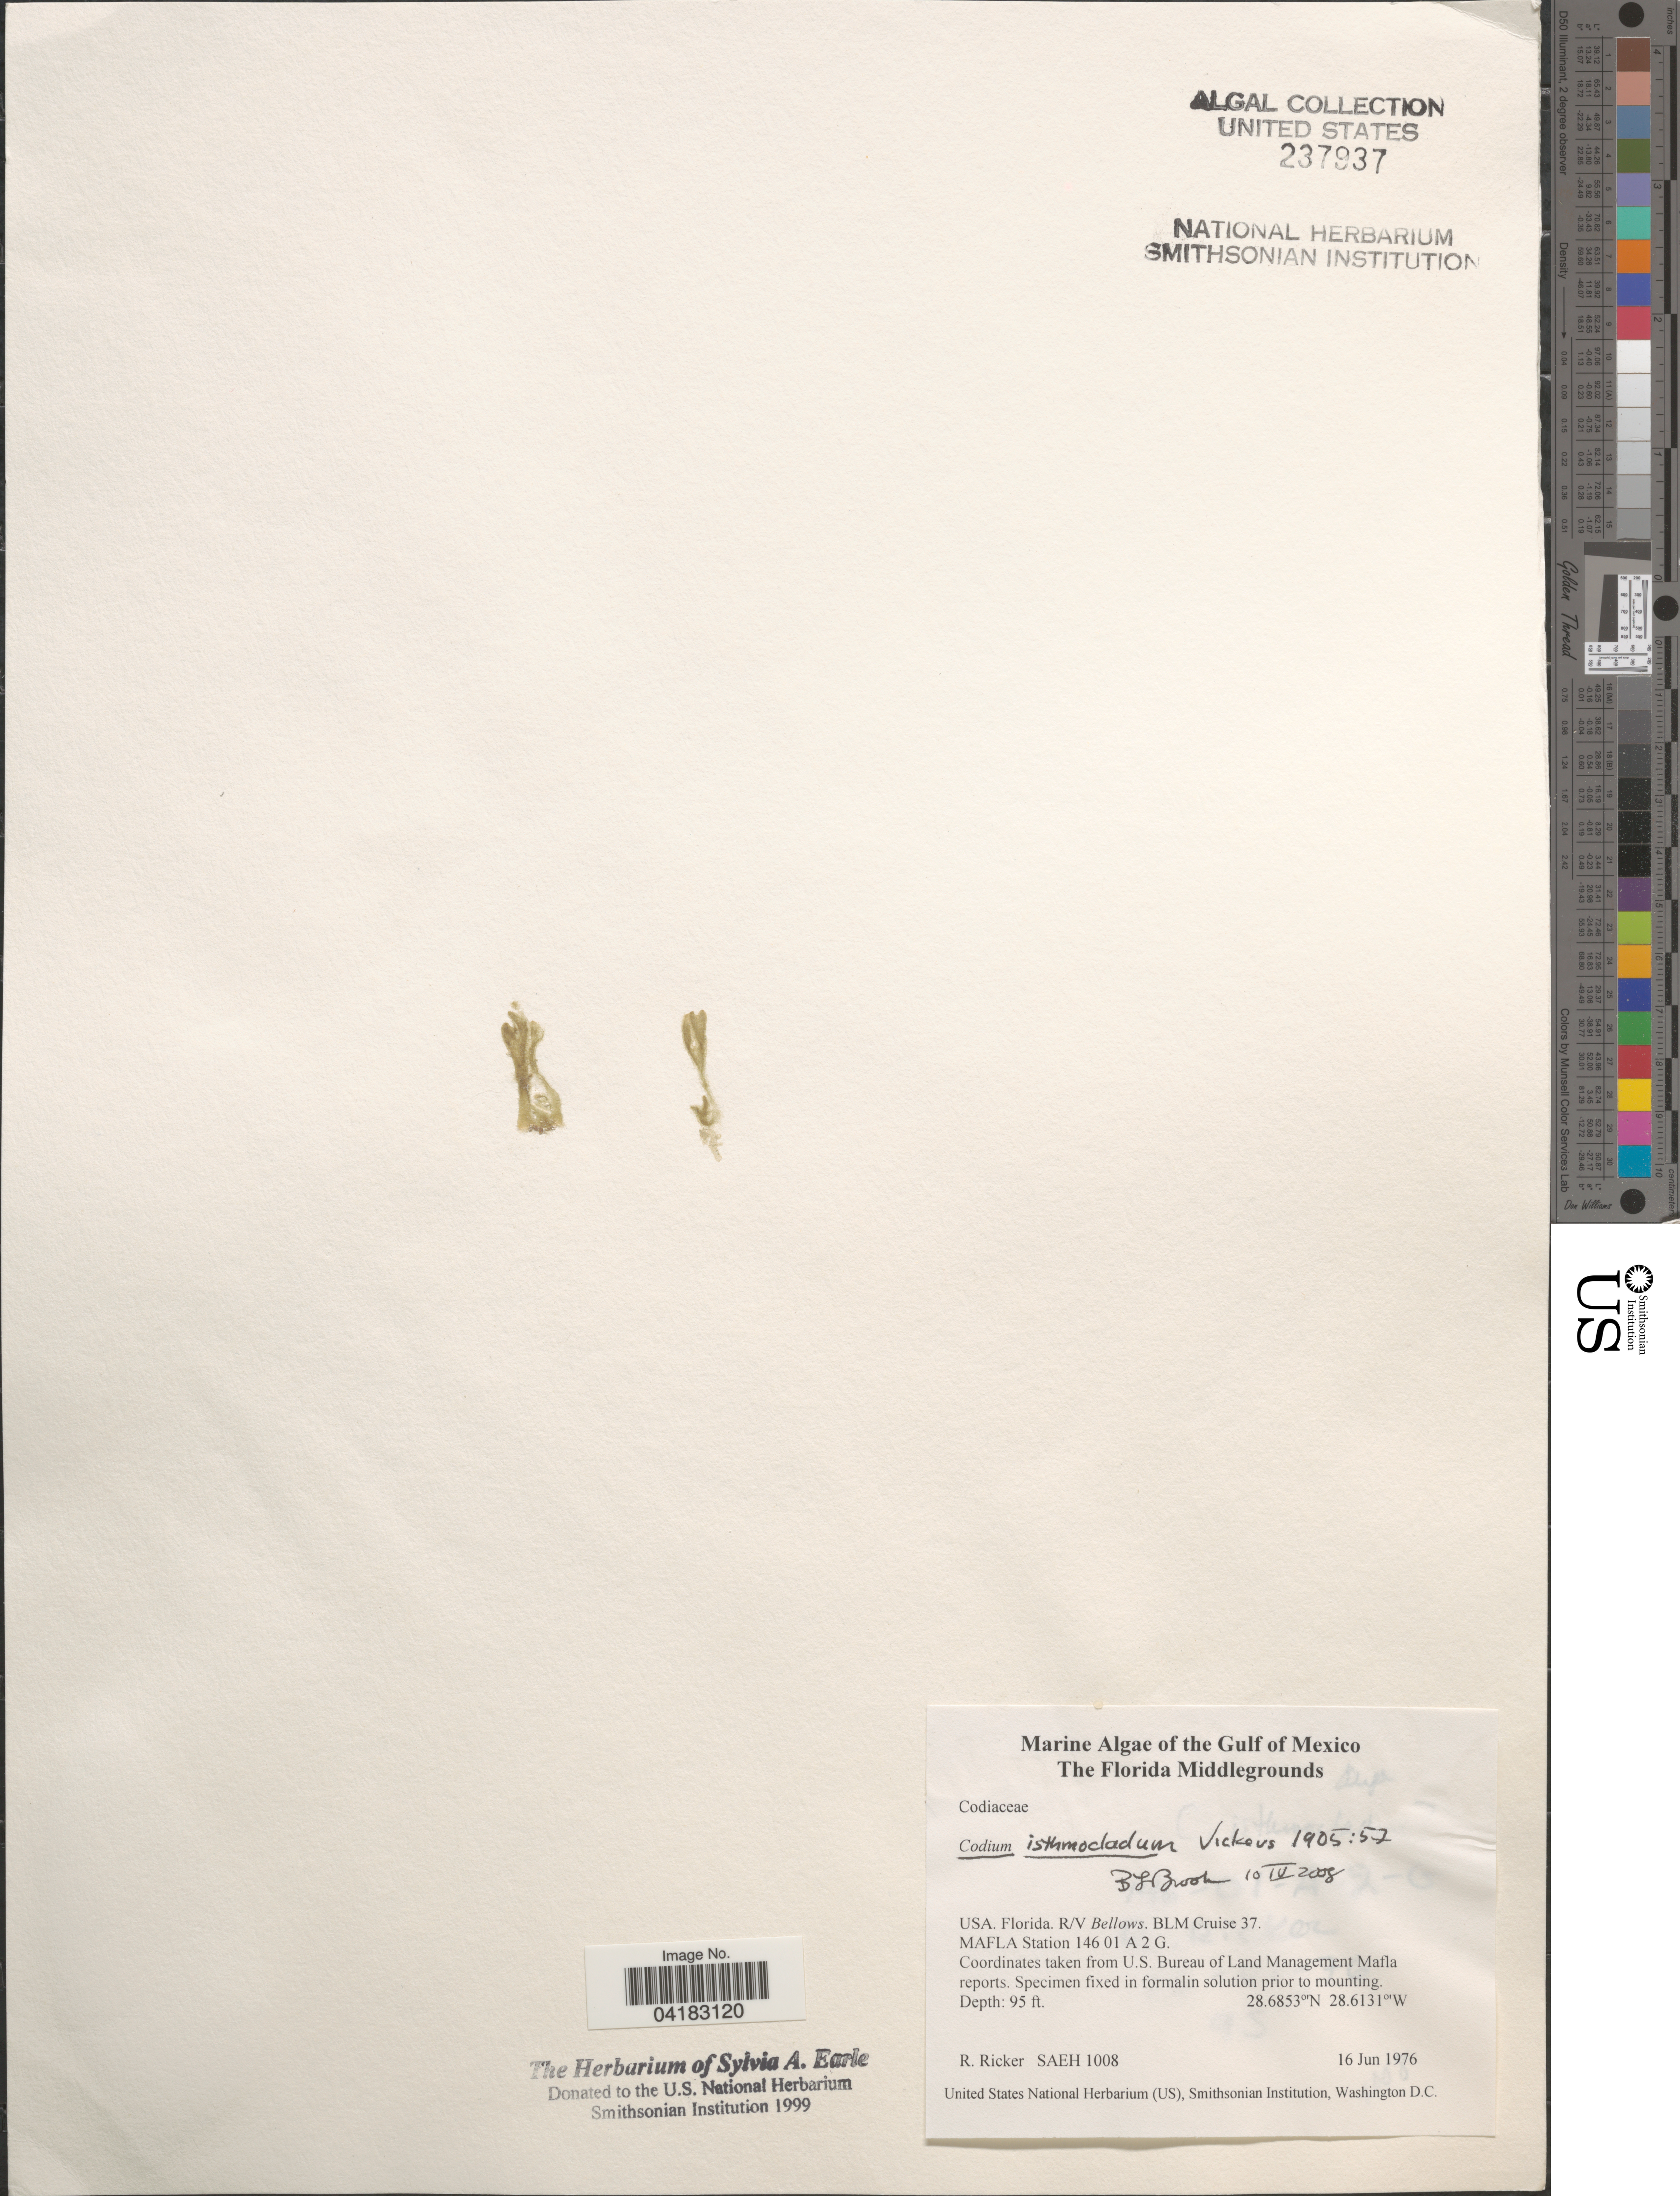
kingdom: Plantae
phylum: Chlorophyta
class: Ulvophyceae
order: Bryopsidales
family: Codiaceae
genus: Codium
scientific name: Codium isthmocladum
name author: Vickers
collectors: R. Ricker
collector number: SAEH1008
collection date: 1976-06-16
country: United States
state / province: Florida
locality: Gulf of Mexico. The Florida Middlegrounds. R/V Bellows. BLM Cruise 37. MAFLA Station 146 01 A 2 G.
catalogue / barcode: US 237937